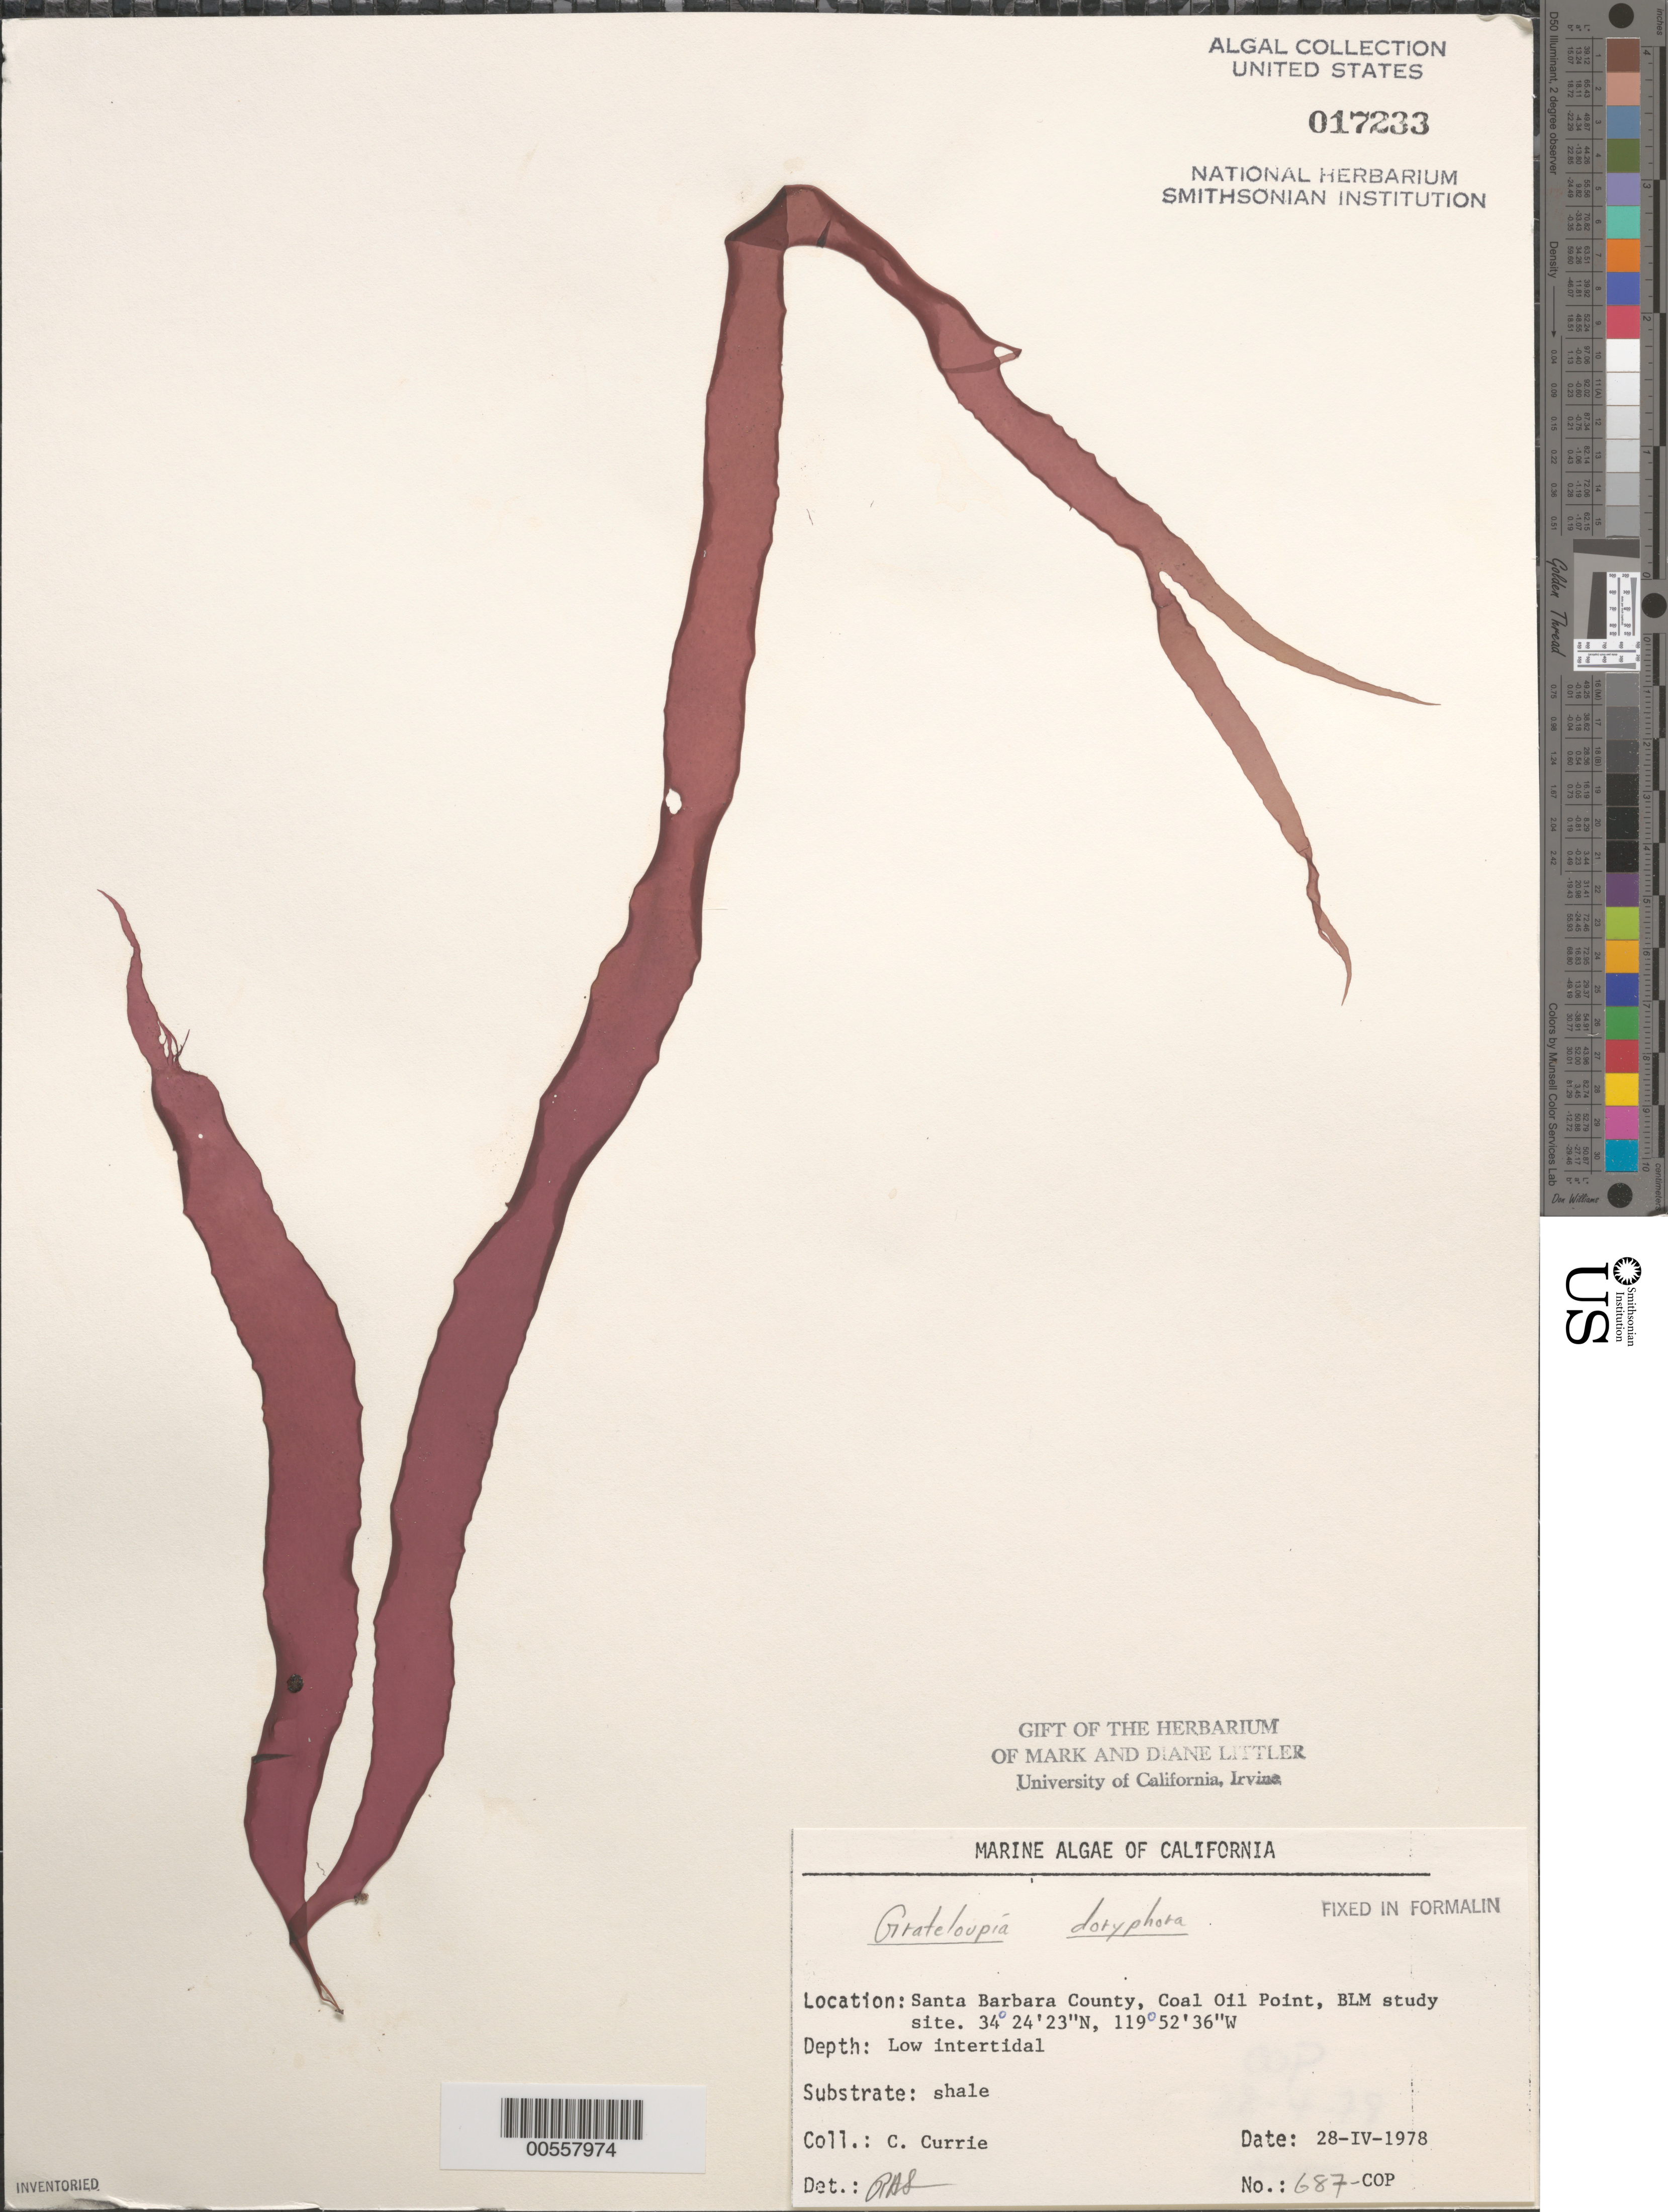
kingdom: Plantae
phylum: Rhodophyta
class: Florideophyceae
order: Halymeniales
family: Halymeniaceae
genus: Grateloupia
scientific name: Grateloupia doryphora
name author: (Mont.) Howe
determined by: Sims, Robert H.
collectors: C. Currie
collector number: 687-cop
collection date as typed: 28 Apr 1978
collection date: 1978-04-28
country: United States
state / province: California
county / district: Santa Barbara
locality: Coal Oil Point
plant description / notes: BLM-SOCALBIGHT Rocky Intertidal Survey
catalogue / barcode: US 17233